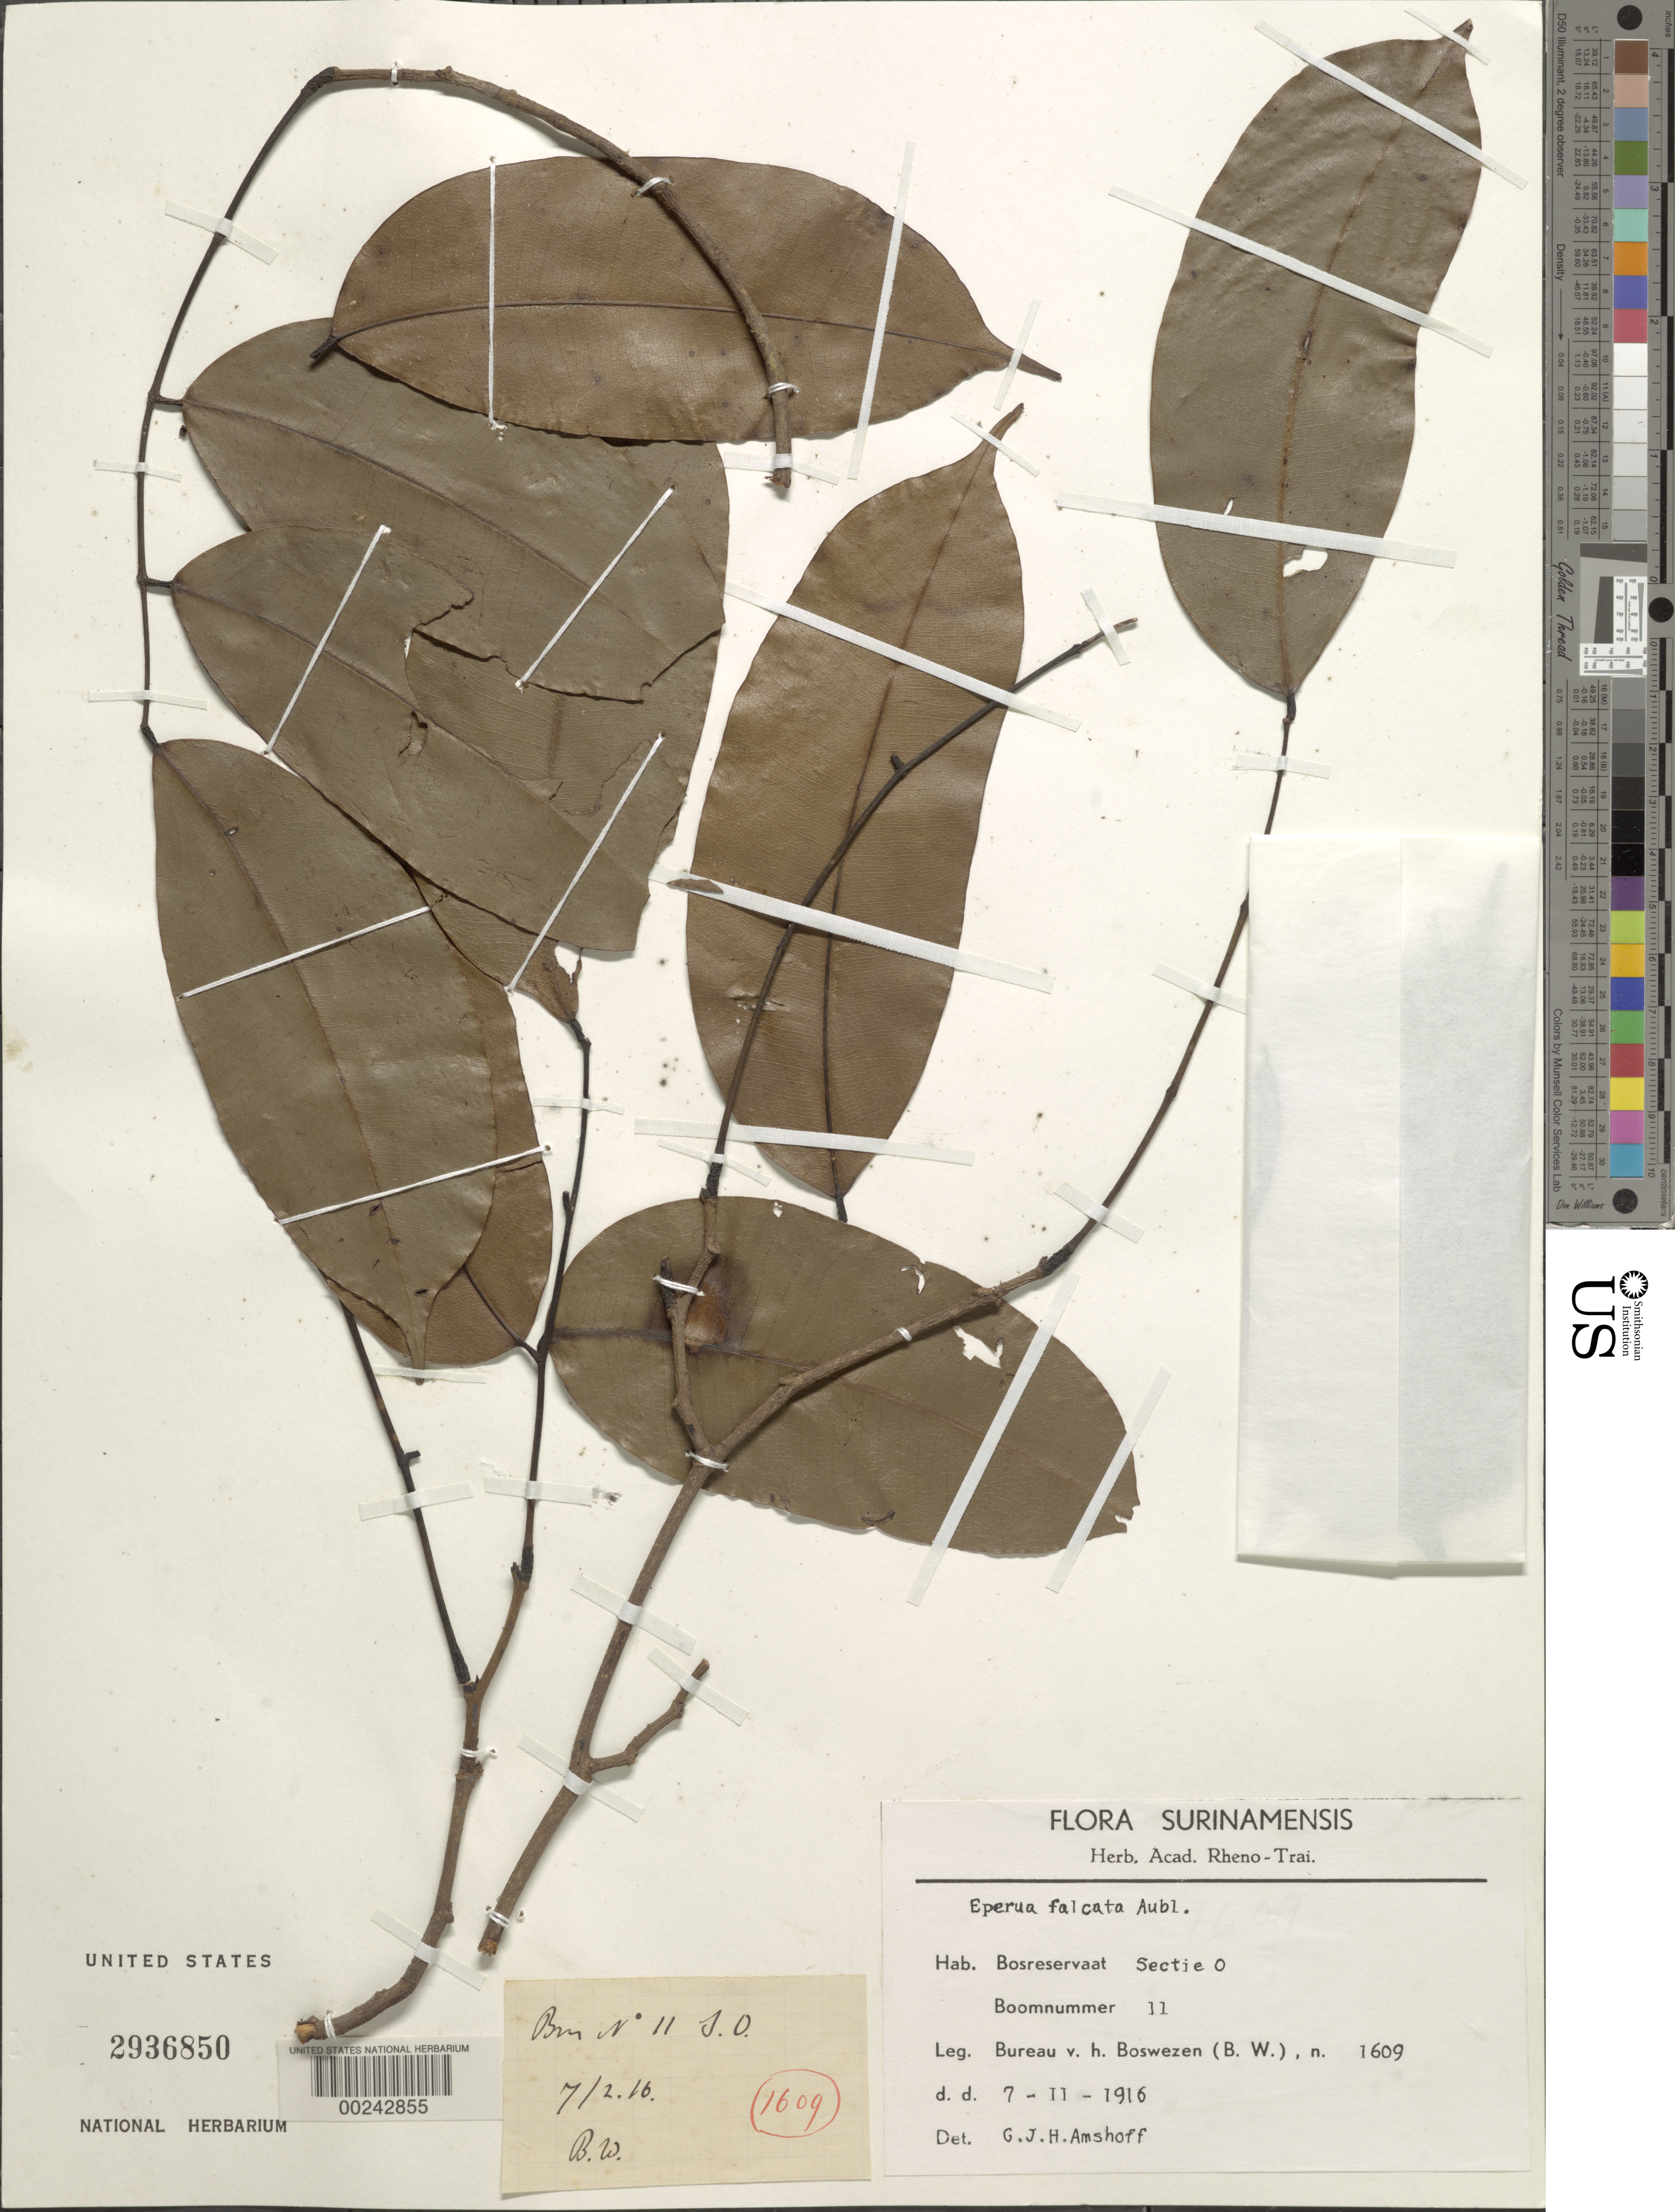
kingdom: Plantae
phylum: Tracheophyta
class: Magnoliopsida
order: Fabales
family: Fabaceae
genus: Eperua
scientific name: Eperua falcata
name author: Aubl.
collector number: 1609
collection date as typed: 11 Jul 1916 or 07 Nov 1916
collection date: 1916-07-11 or 1916-11-07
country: Suriname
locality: Bosreservaat sectie o; boomnummer 11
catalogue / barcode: US 2936850